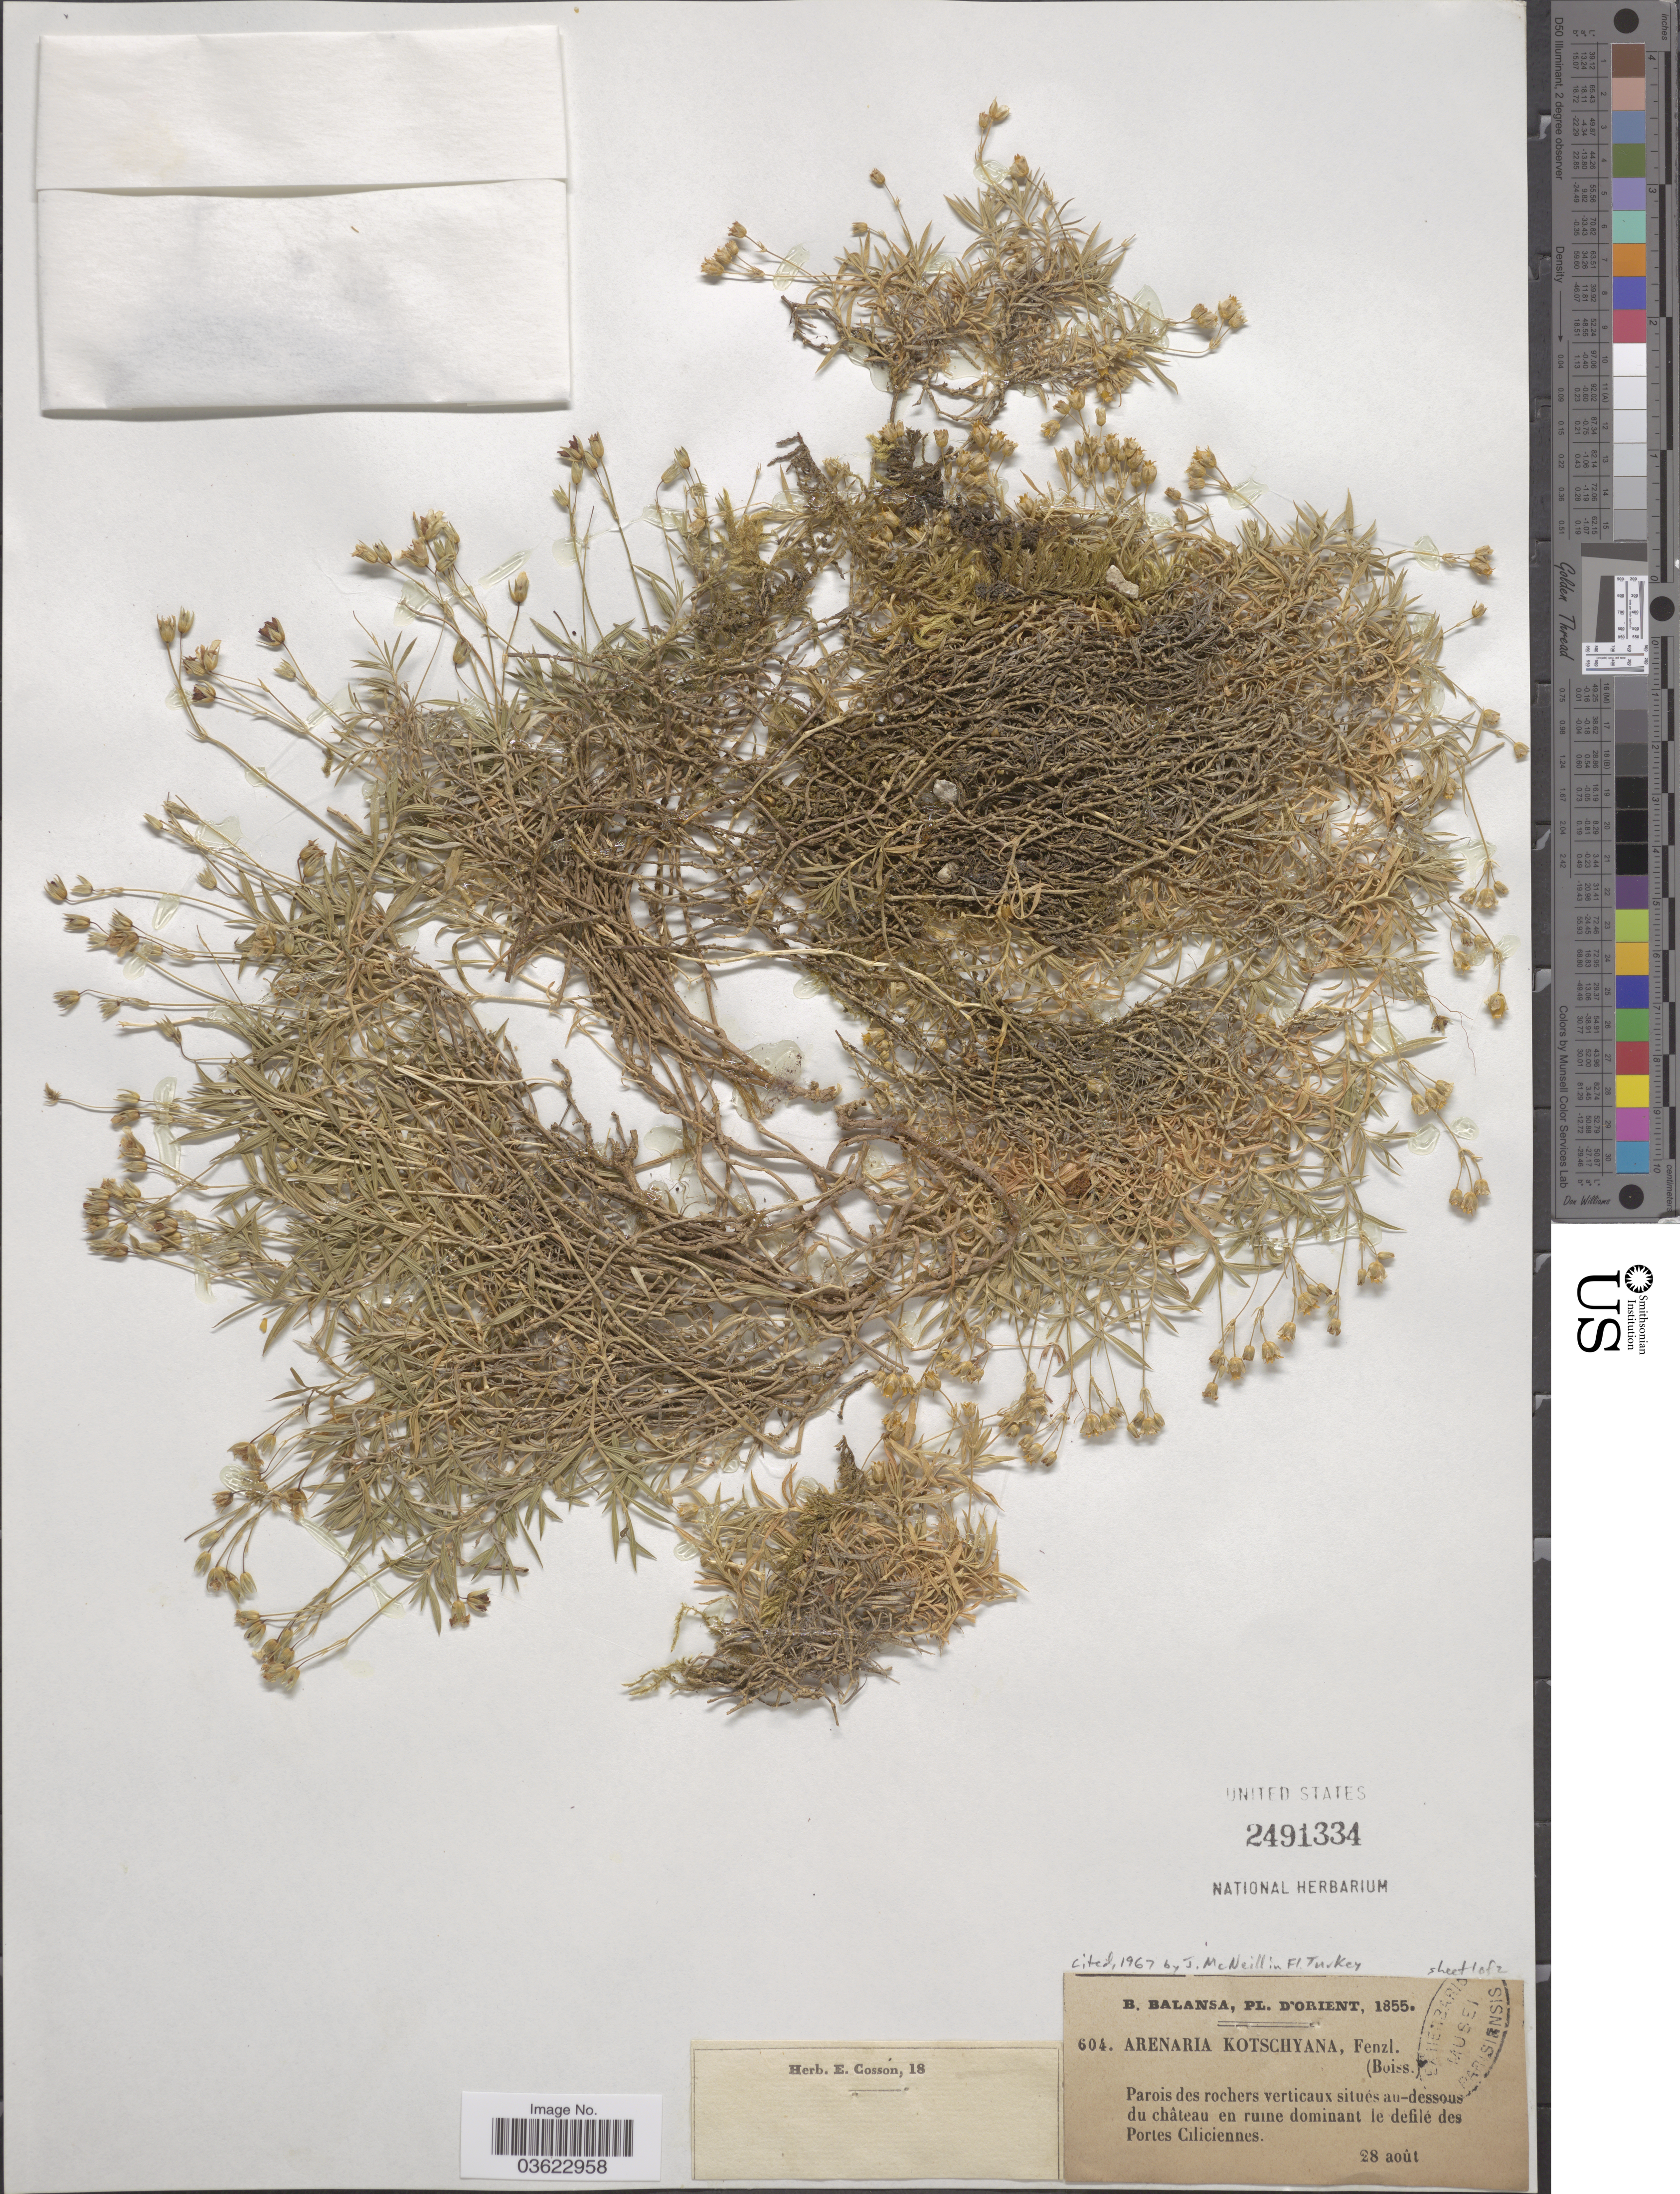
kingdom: Plantae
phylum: Tracheophyta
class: Magnoliopsida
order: Caryophyllales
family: Caryophyllaceae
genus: Arenaria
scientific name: Arenaria kotschyana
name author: Fenzl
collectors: B. Balansa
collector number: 604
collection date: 1855-08-28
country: Turkey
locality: D'Orient. Parois des rochers verticaux situés au-dessous du château en ruine dominant le defilé des Portes Ciliciennes.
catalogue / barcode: US 2491334